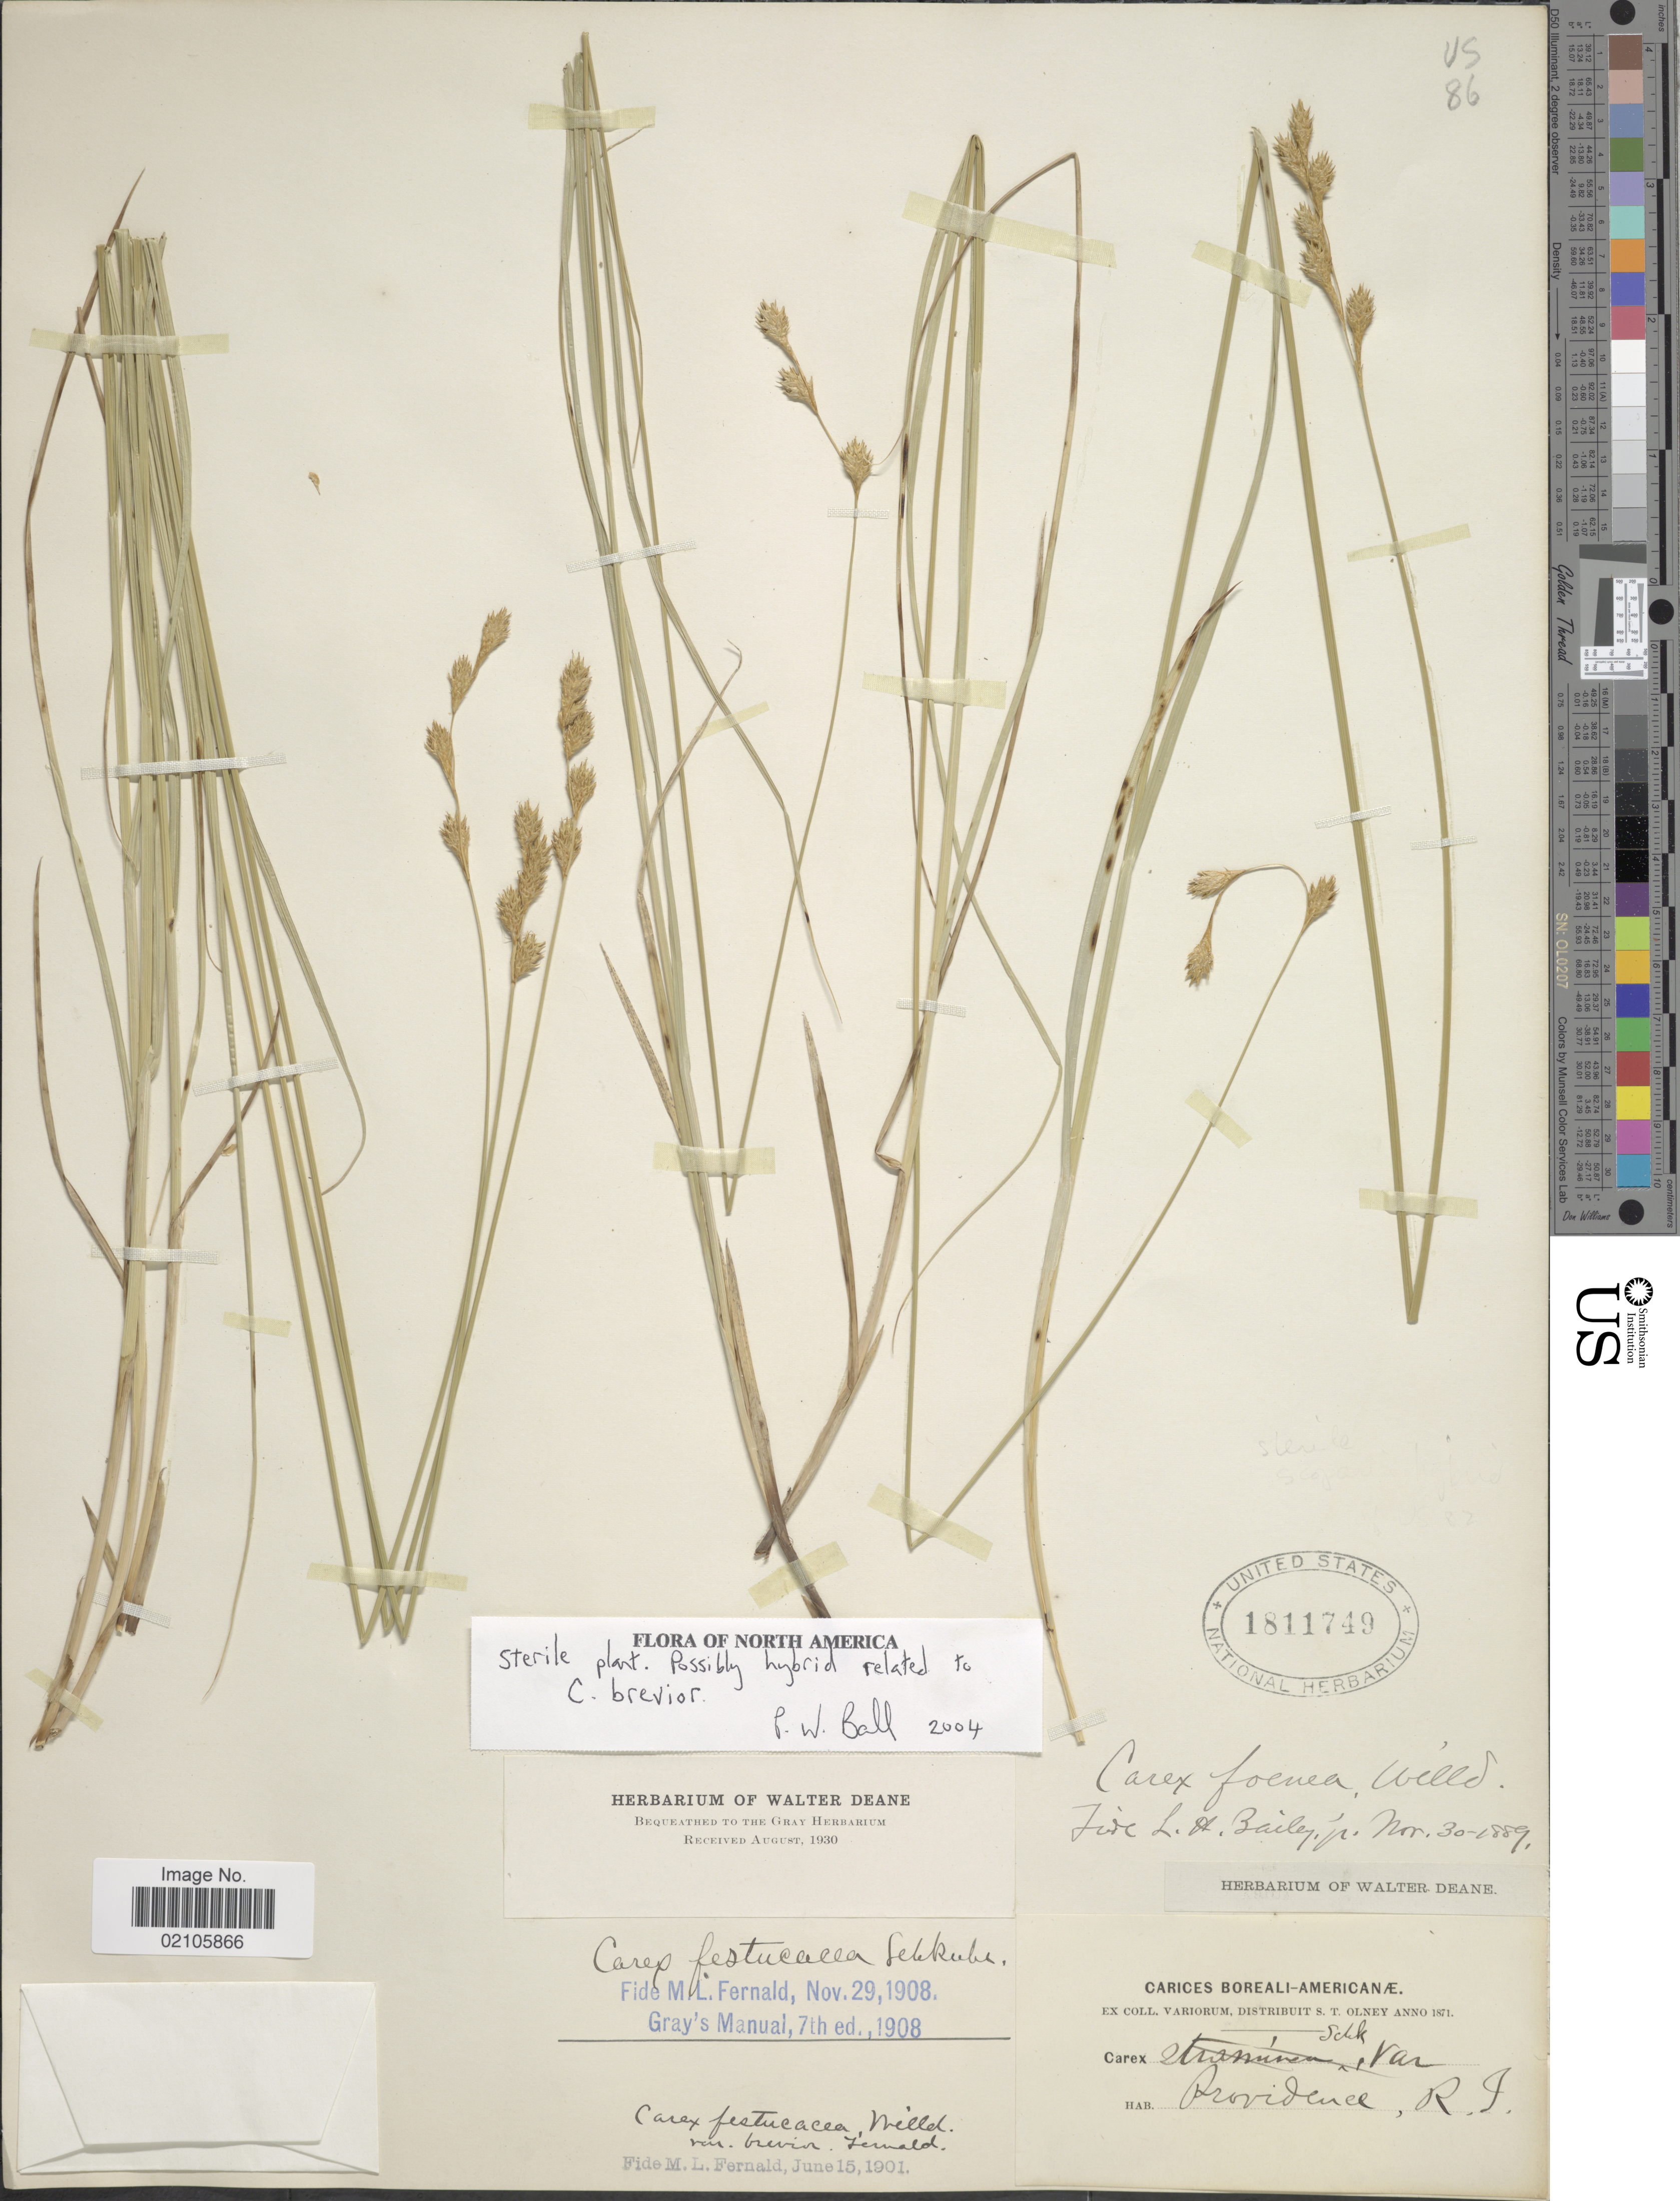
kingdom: Plantae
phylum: Tracheophyta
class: Liliopsida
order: Poales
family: Cyperaceae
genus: Carex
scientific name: Carex brevior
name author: (Dewey) Mack. ex Lunell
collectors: S. Olney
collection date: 1871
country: United States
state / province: Rhode Island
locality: Providence. Boreali-Americanae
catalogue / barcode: US 1811749